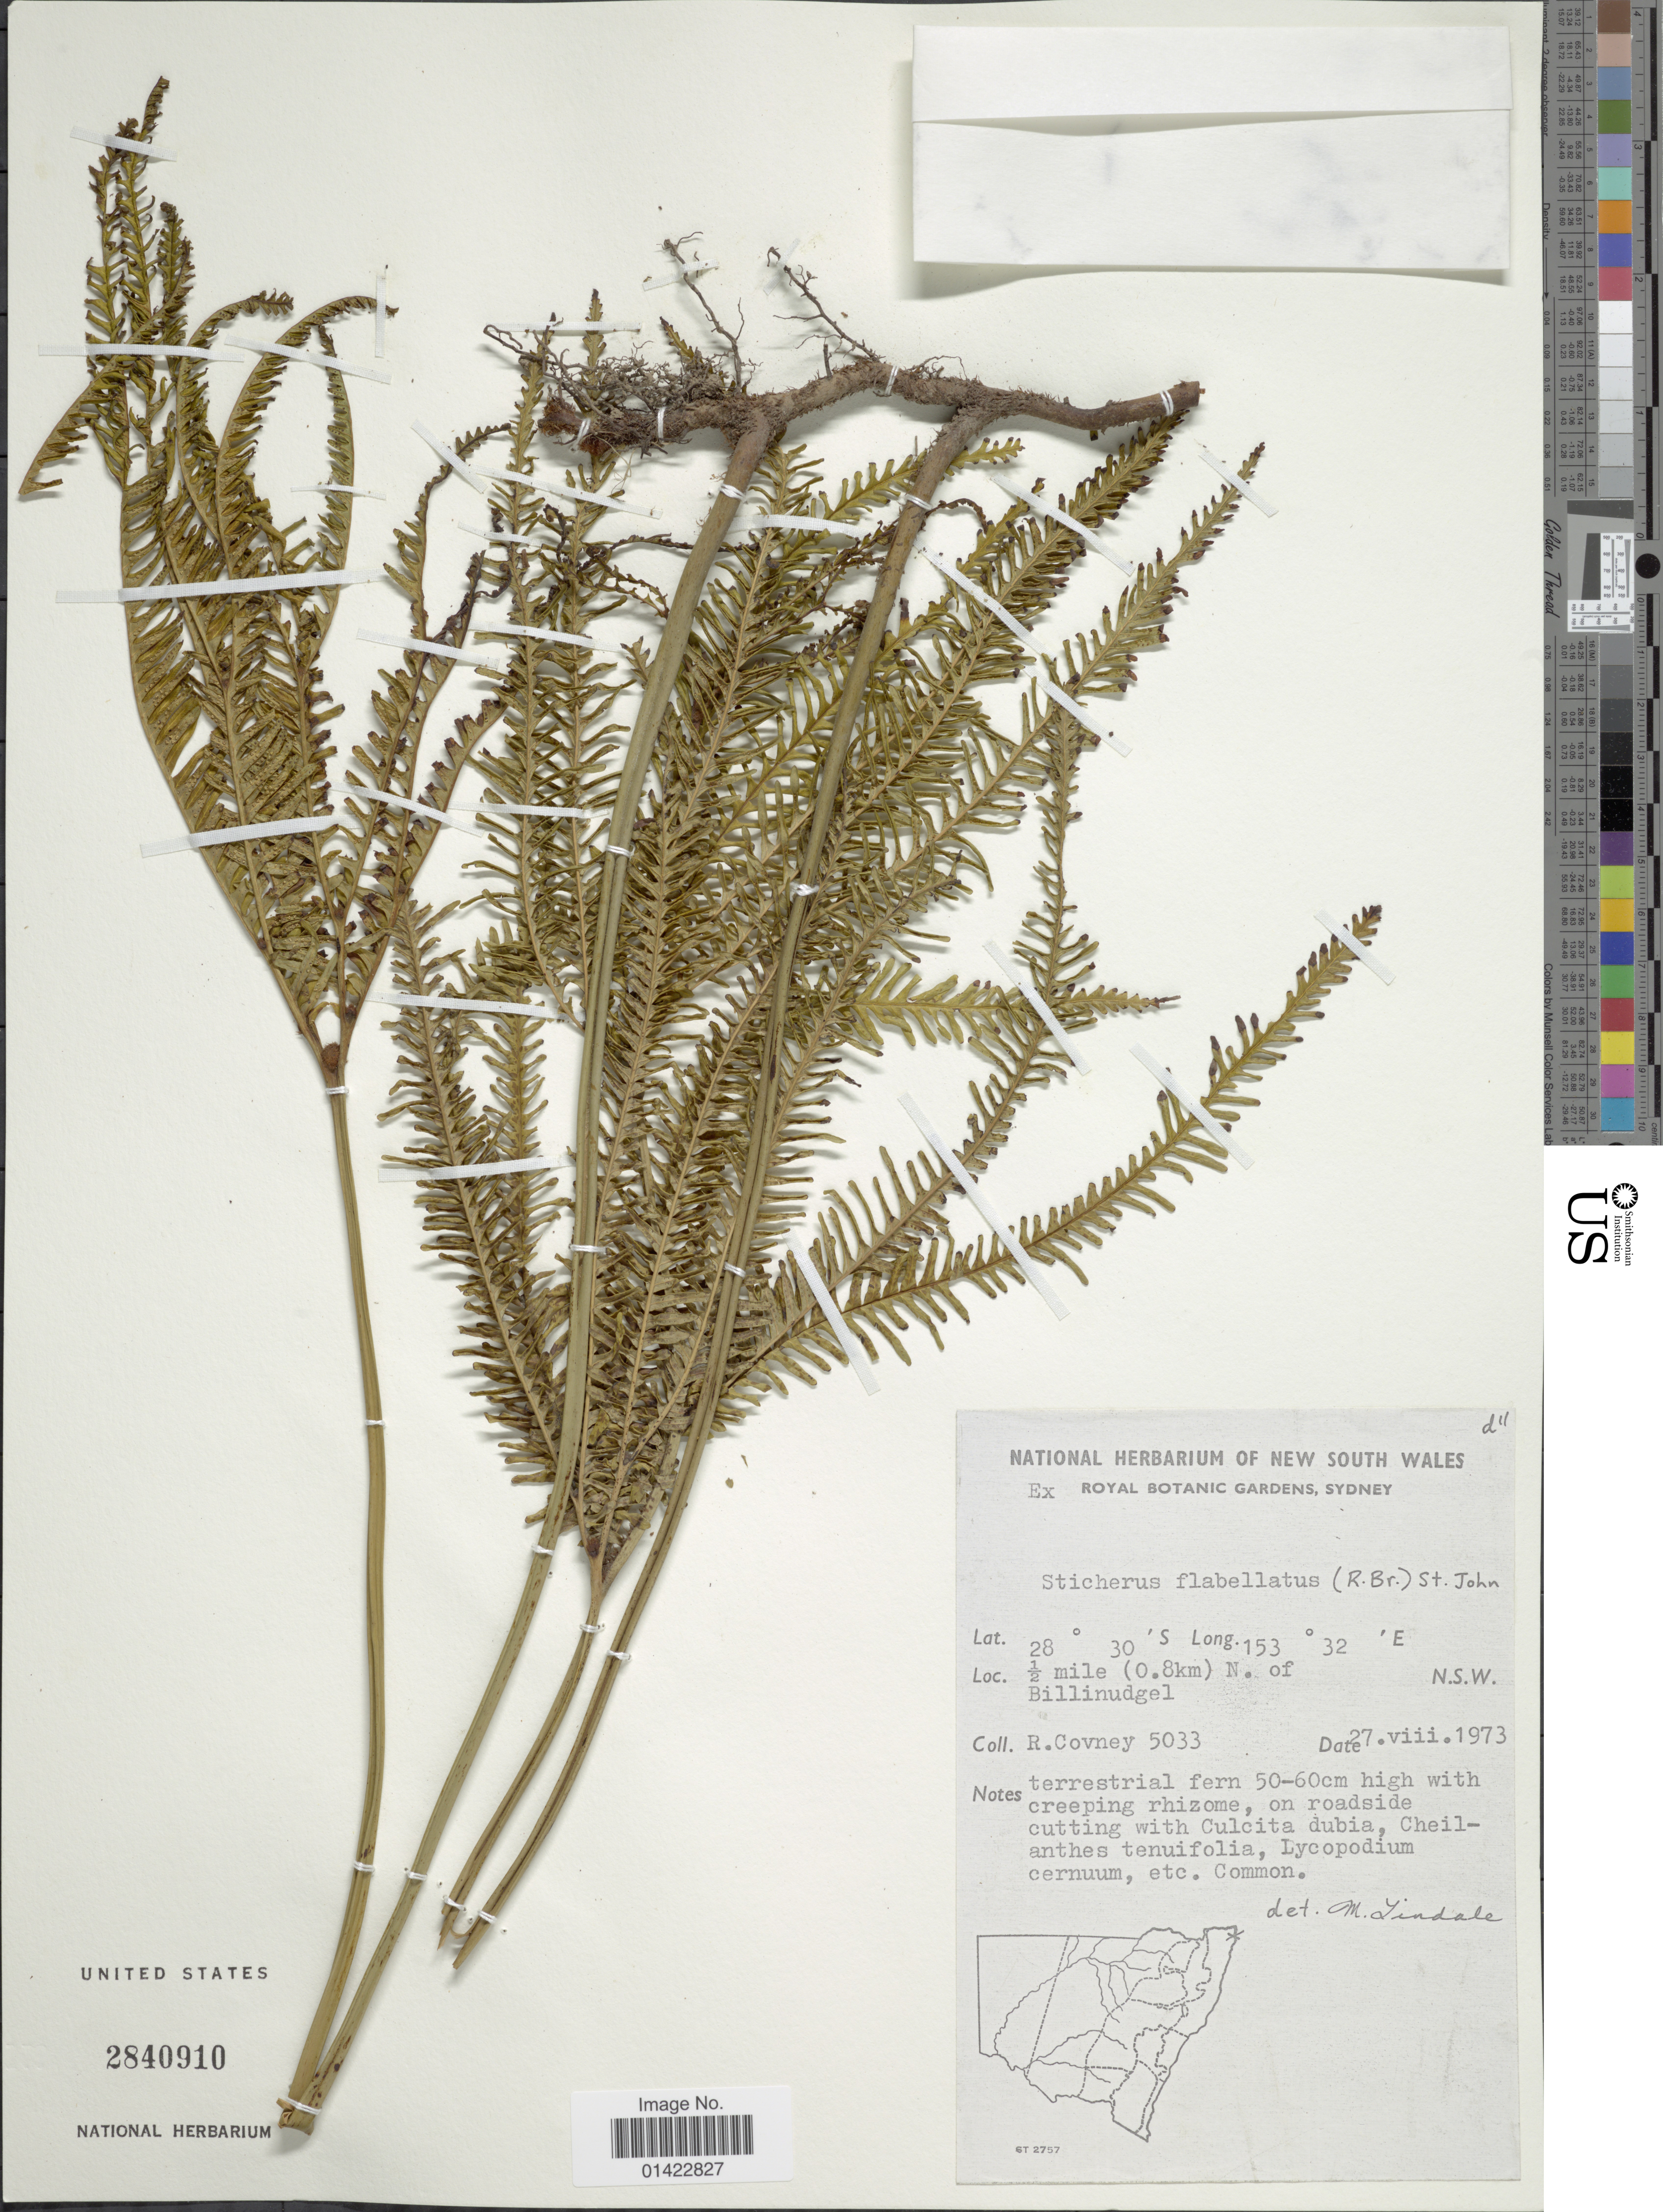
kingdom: Plantae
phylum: Tracheophyta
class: Polypodiopsida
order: Gleicheniales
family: Gleicheniaceae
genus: Sticherus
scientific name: Sticherus flabellatus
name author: (R. Br.) H. St. John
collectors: R. Coveny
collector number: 5033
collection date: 1973-08-27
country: Australia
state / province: New South Wales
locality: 0.5 mile (0.8km) N. of Billinudgel. N. S. W.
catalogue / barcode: US 2840910